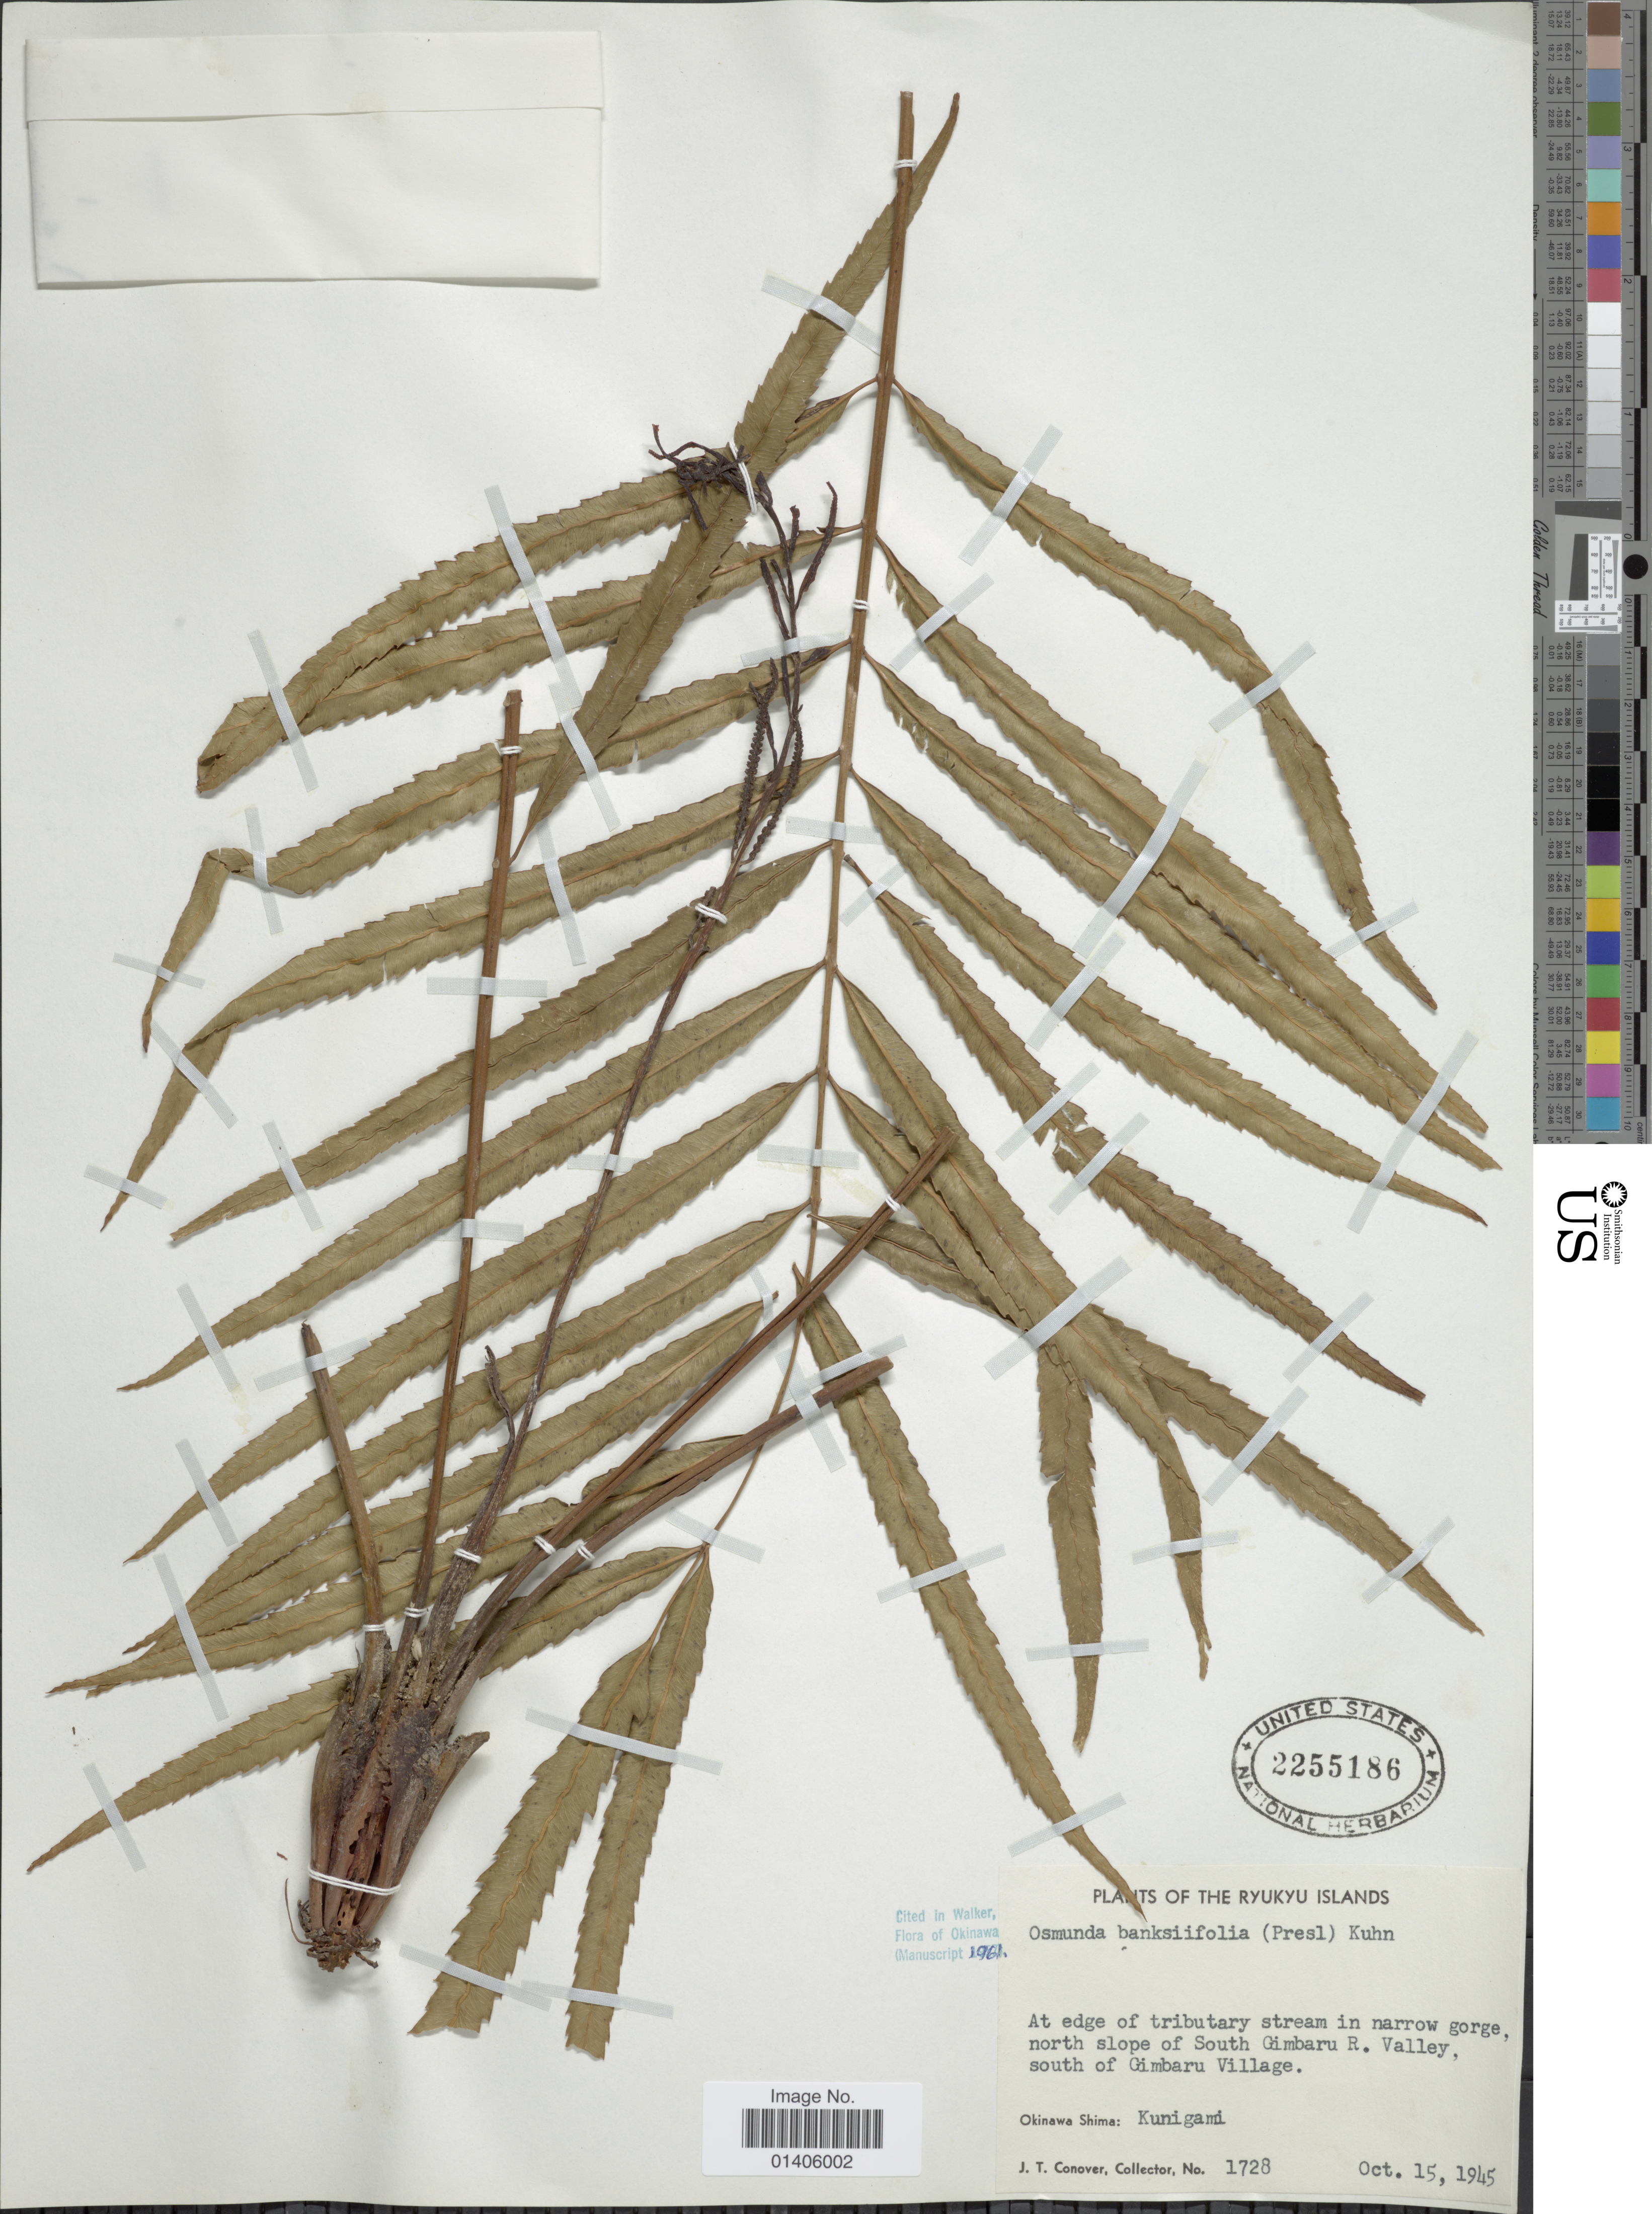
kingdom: Plantae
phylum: Tracheophyta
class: Polypodiopsida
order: Osmundales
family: Osmundaceae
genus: Osmunda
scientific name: Osmunda banksiifolia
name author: (C. Presl) Kuhn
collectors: J. T. Conover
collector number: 1728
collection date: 1945-10-15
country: Japan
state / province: Okinawa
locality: The Ryukyu Islands, At edge of tributary stream in narrow gorge, north slope of South Gimbaru R. Valley, south of Gimbaru Village, Ikonawa Shima: Kunigami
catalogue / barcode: US 2255186